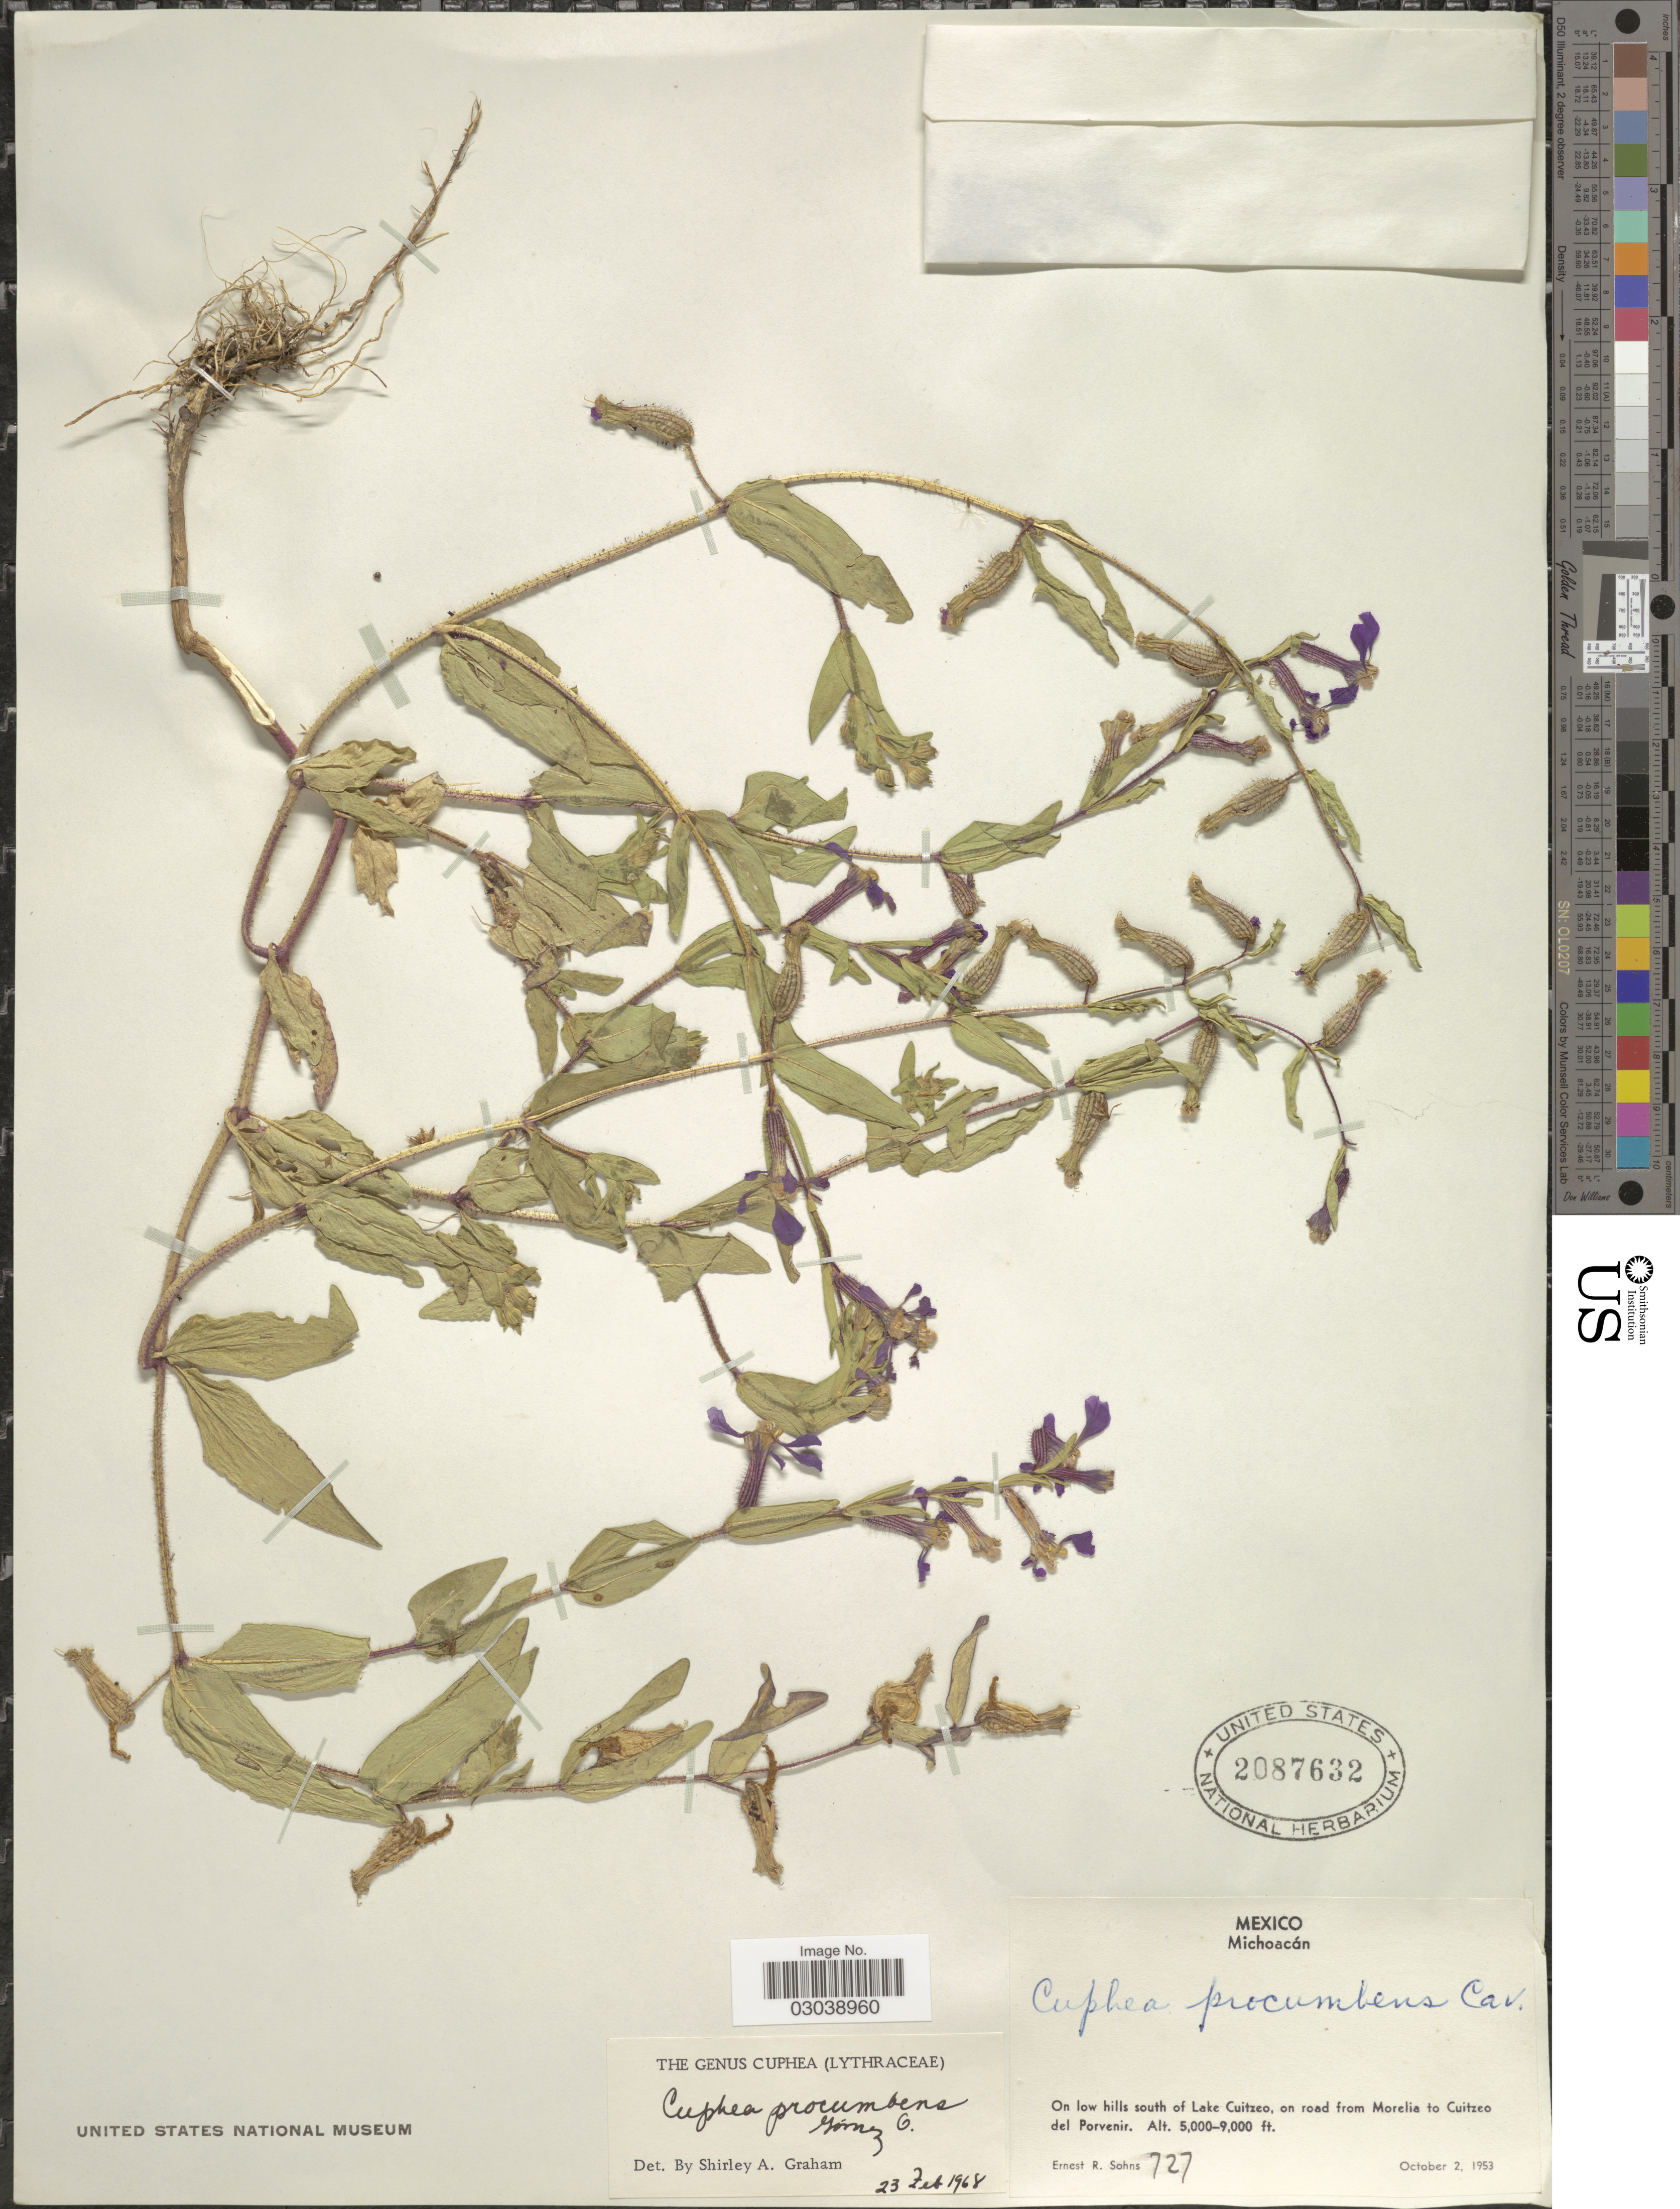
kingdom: Plantae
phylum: Tracheophyta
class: Magnoliopsida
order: Myrtales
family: Lythraceae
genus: Cuphea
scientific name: Cuphea procumbens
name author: L.D. Gómez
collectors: E. R. Sohns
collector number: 727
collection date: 1953-10-02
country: Mexico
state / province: Michoacán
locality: On low hills south of Lake Cuitzeo, on road from Morelia to Cuitzeo del Porvenir.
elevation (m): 1524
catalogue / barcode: US 2087632